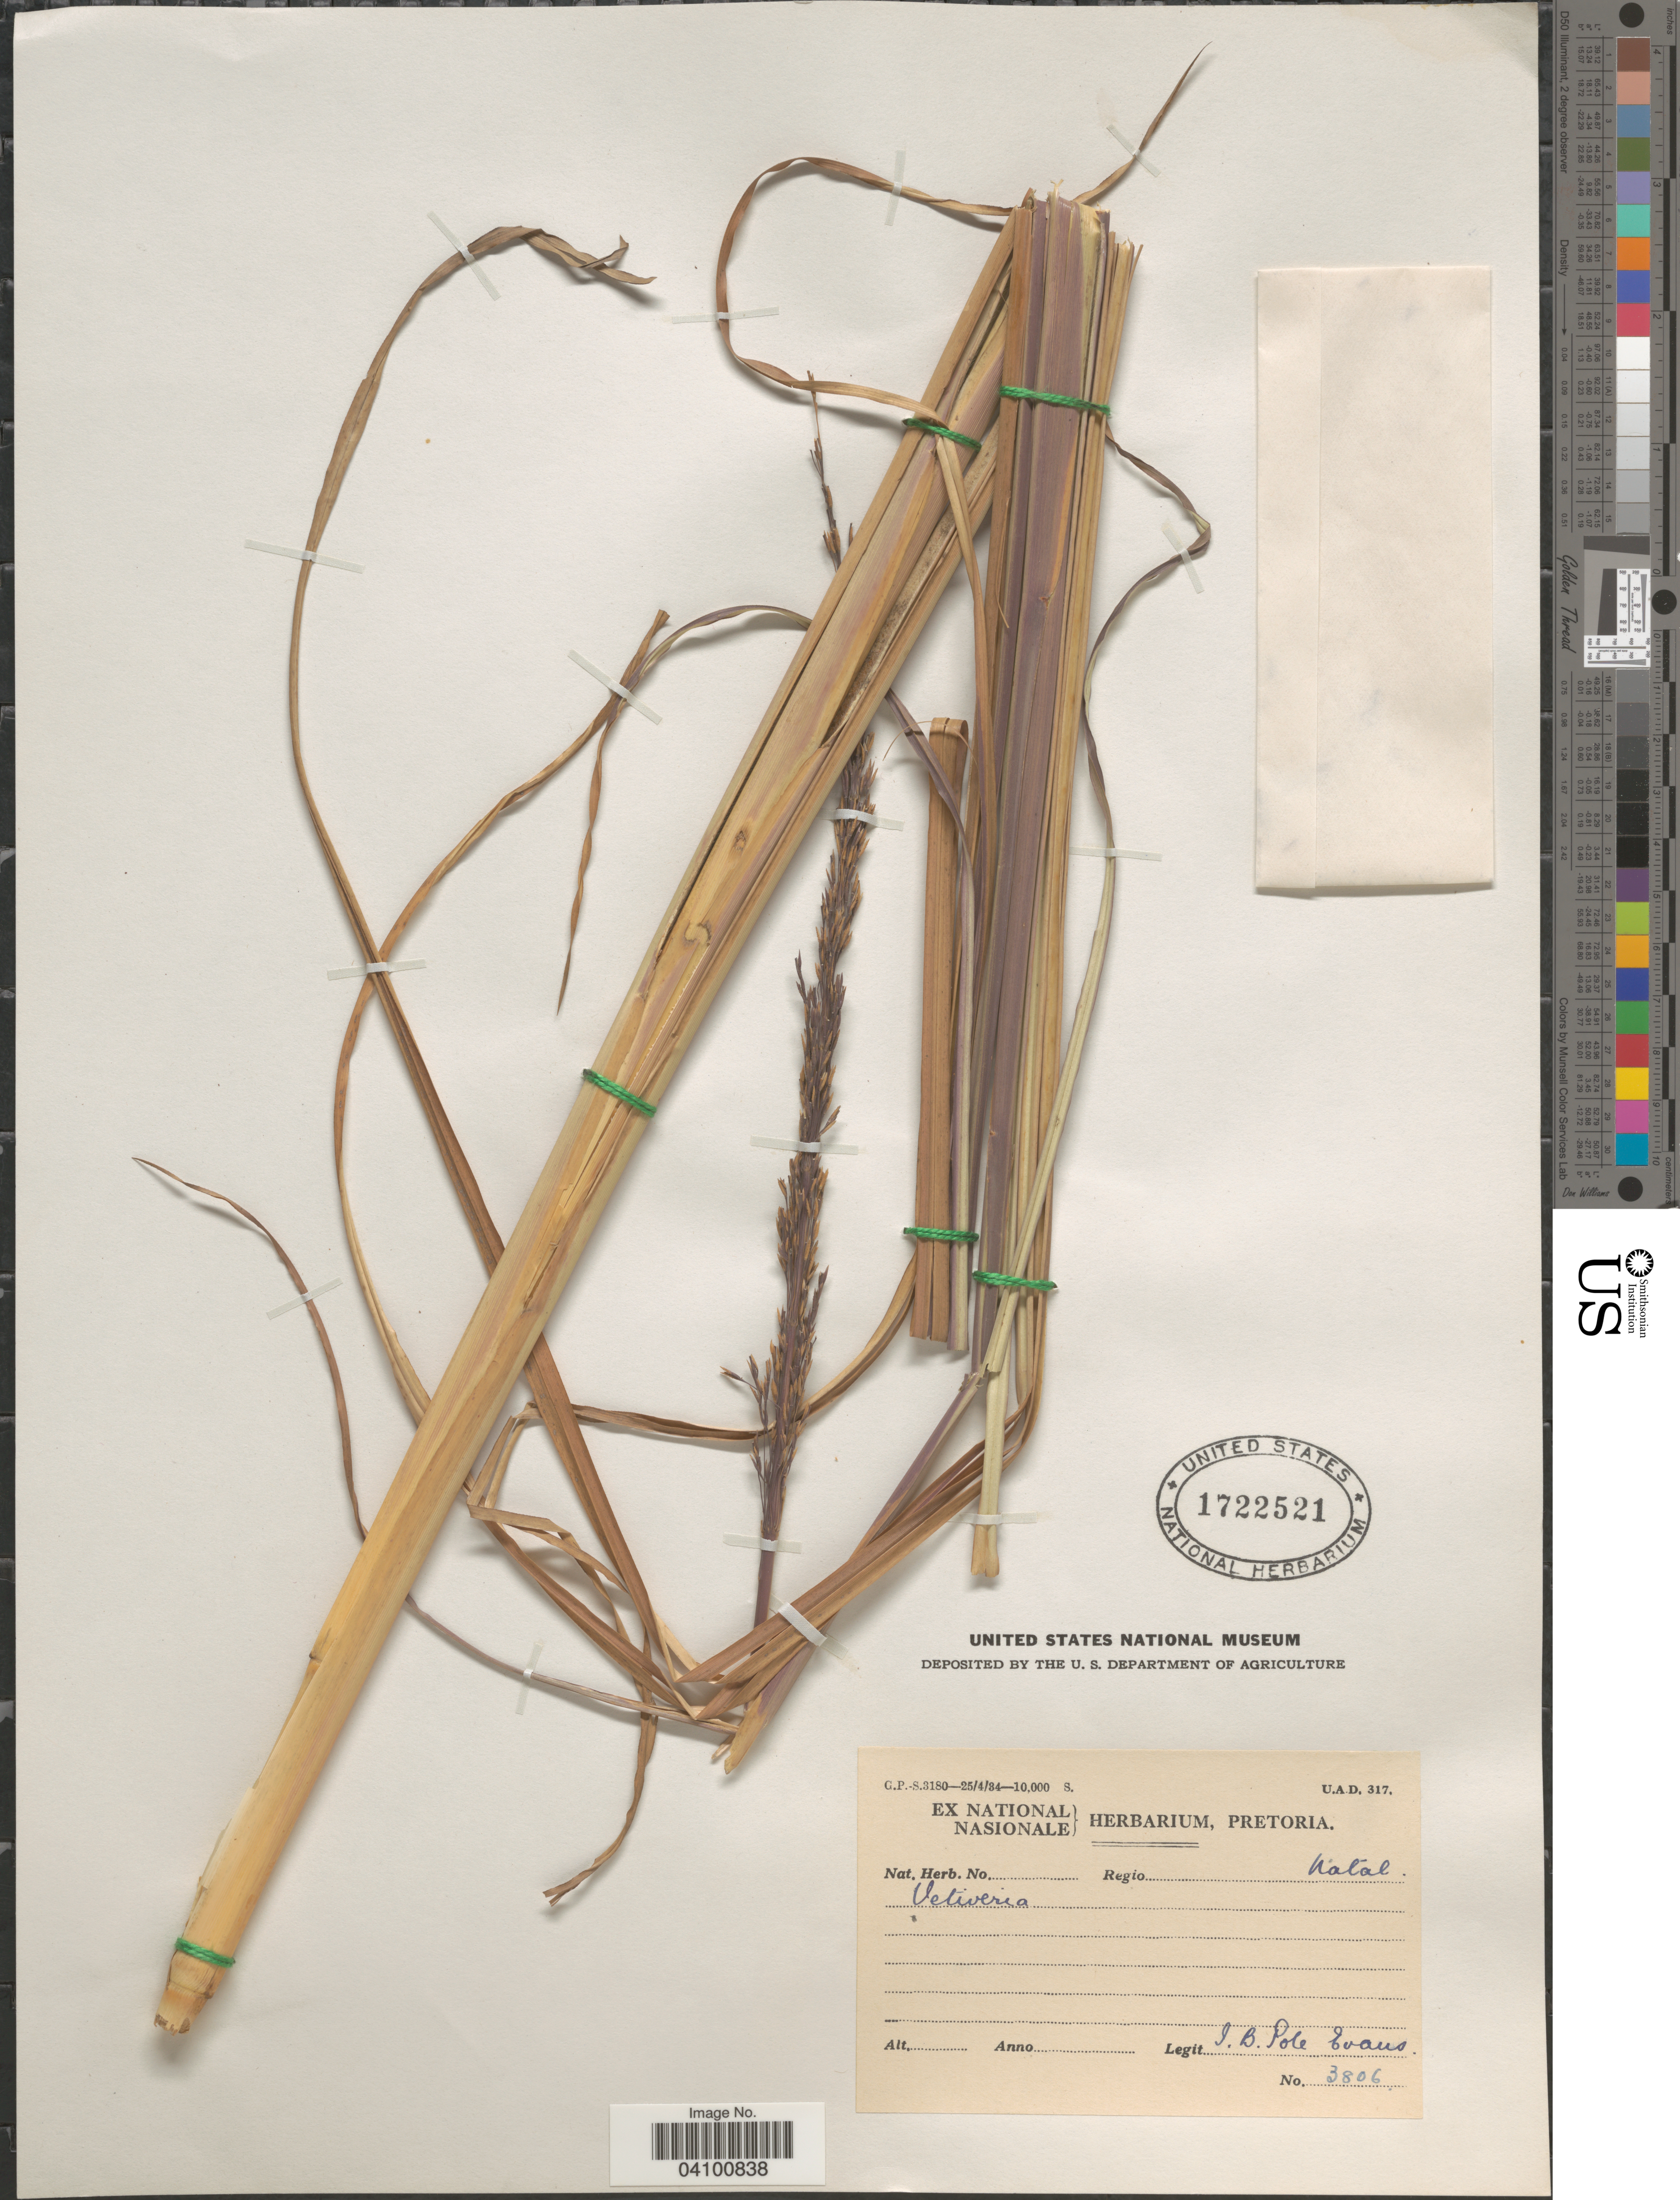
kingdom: Plantae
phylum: Tracheophyta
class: Liliopsida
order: Poales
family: Poaceae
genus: Chrysopogon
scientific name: Chrysopogon zizanioides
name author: (L.) Roberty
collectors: I. B. Pole-Evans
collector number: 3806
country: South Africa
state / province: KwaZulu-Natal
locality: Regio Natal.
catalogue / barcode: US 1722521